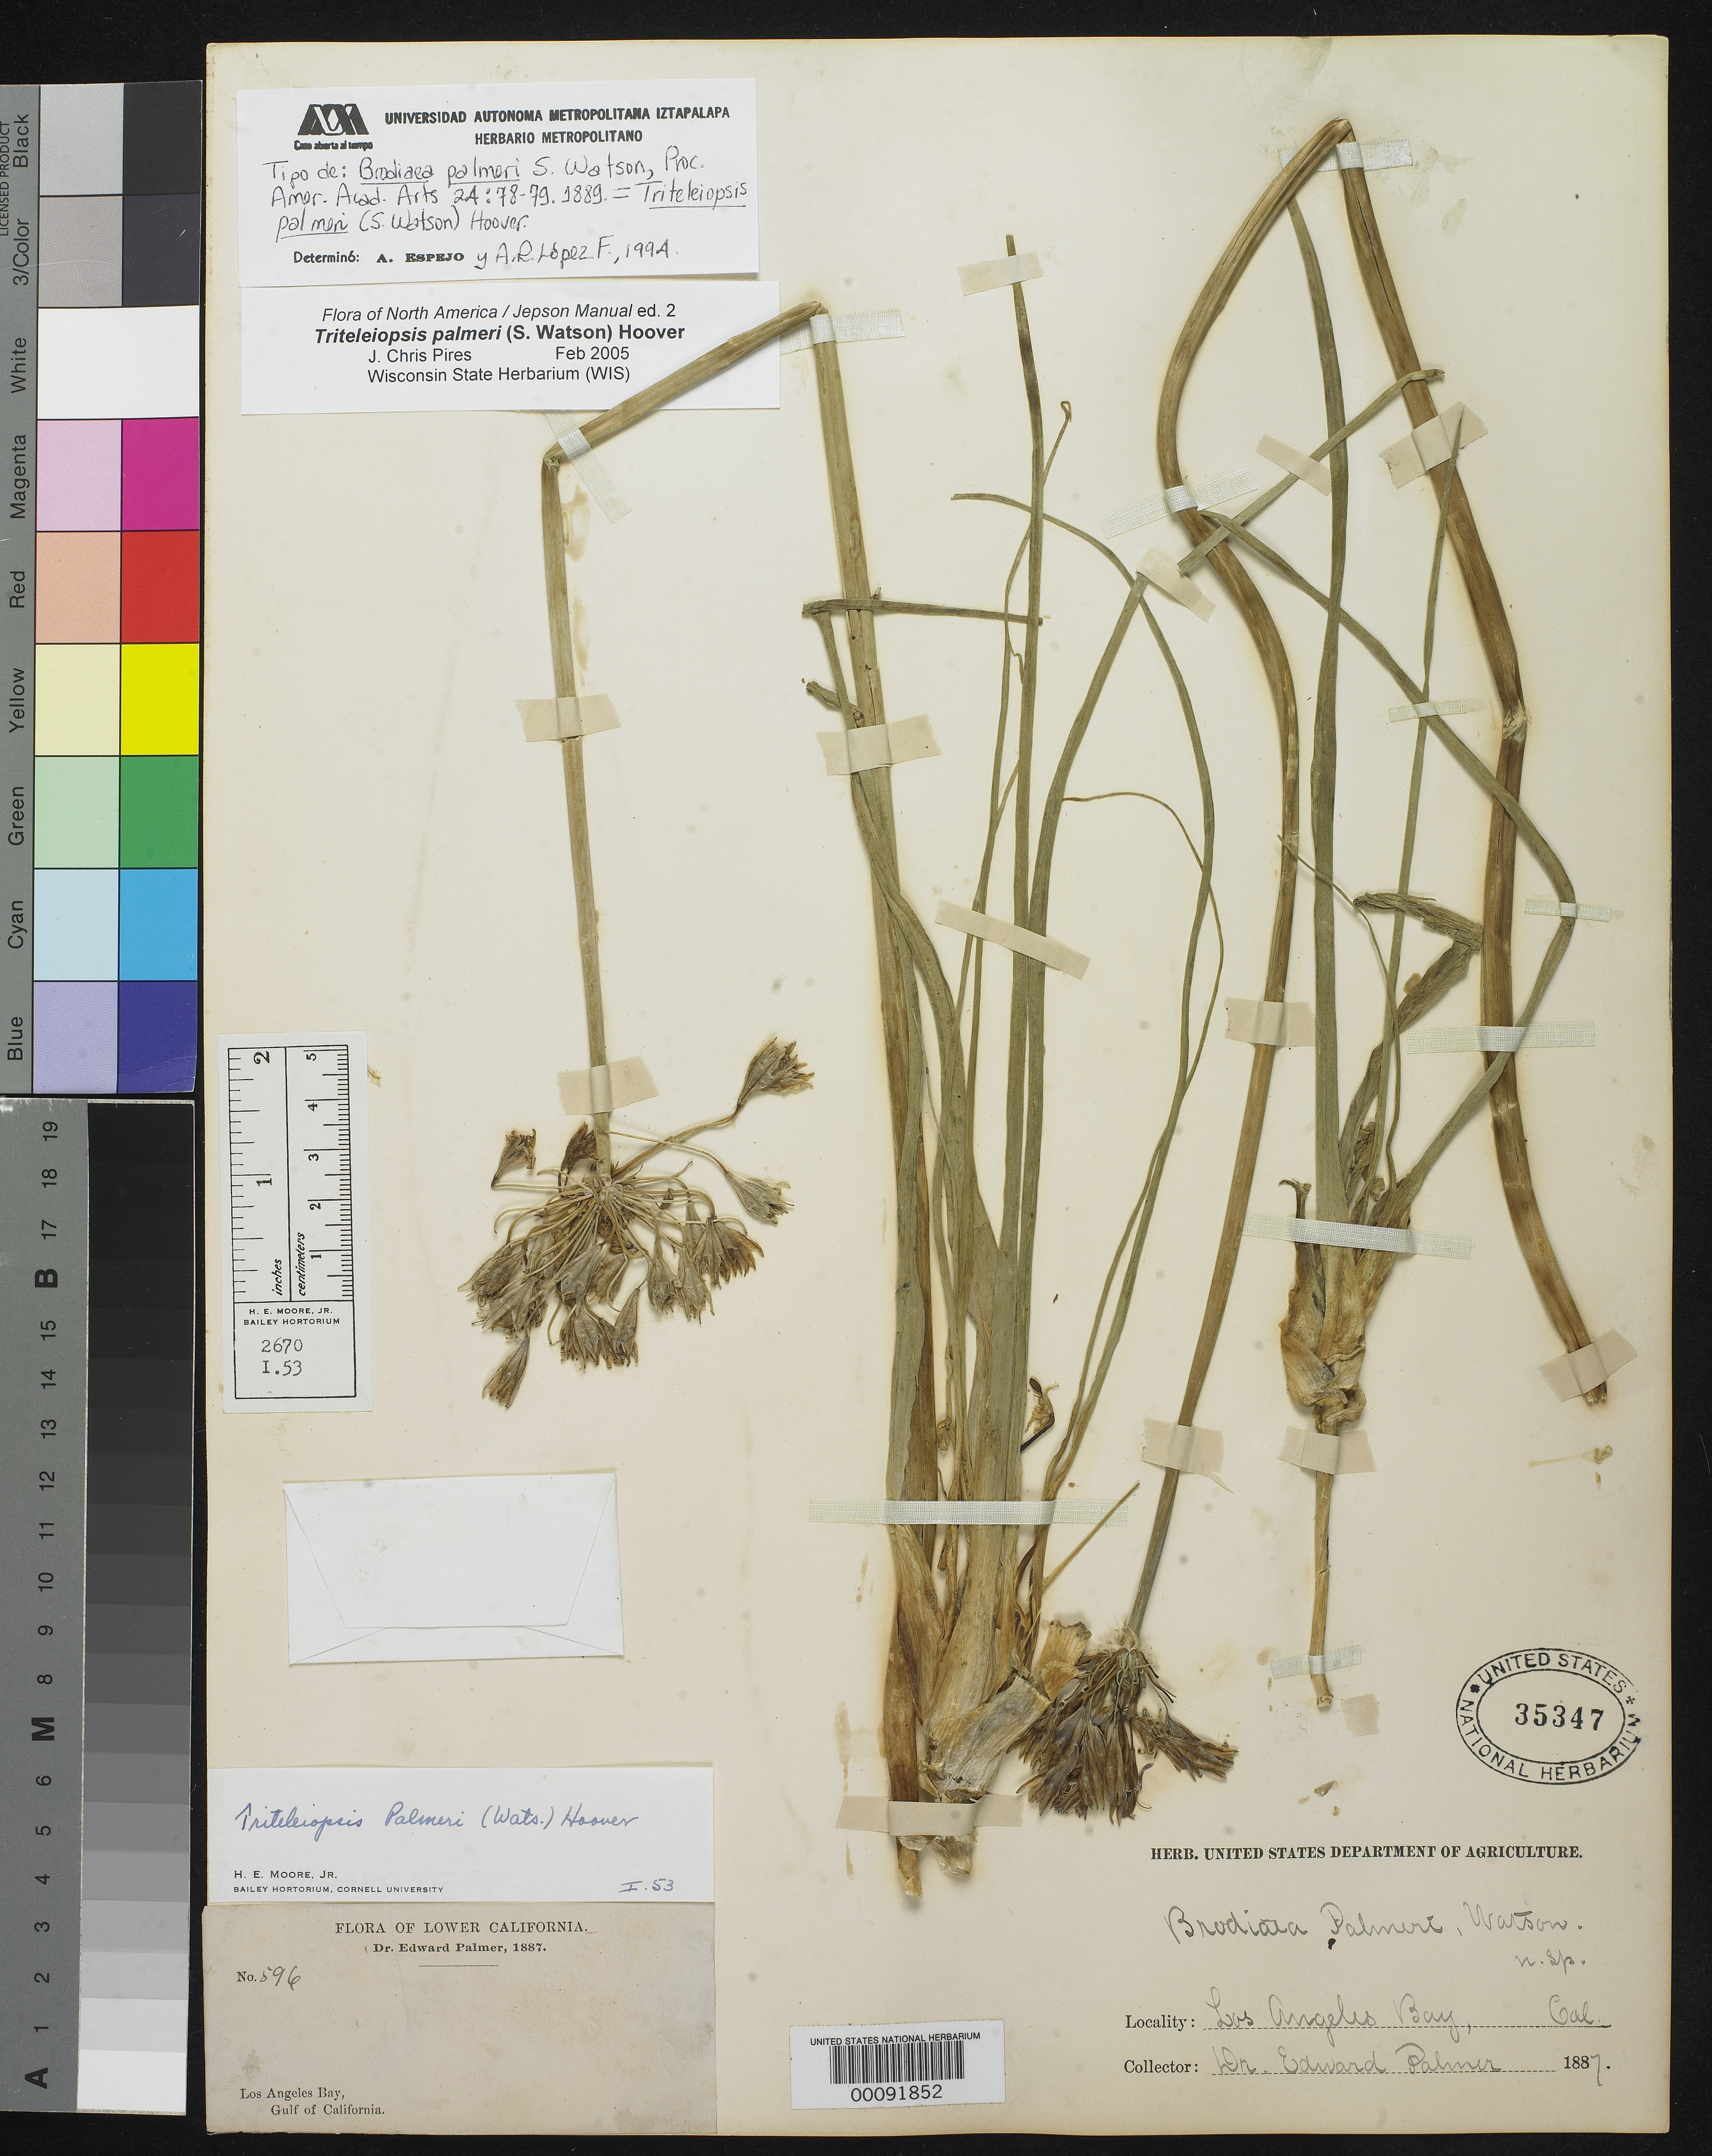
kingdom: Plantae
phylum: Tracheophyta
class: Liliopsida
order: Asparagales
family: Asparagaceae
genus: Brodiaea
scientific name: Brodiaea palmeri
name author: S. Watson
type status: Type Collection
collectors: E. Palmer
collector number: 596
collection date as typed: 1887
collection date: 1887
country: Mexico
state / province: Baja California Norte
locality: Los Angeles Bay, Gulf of California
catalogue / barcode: US 35347